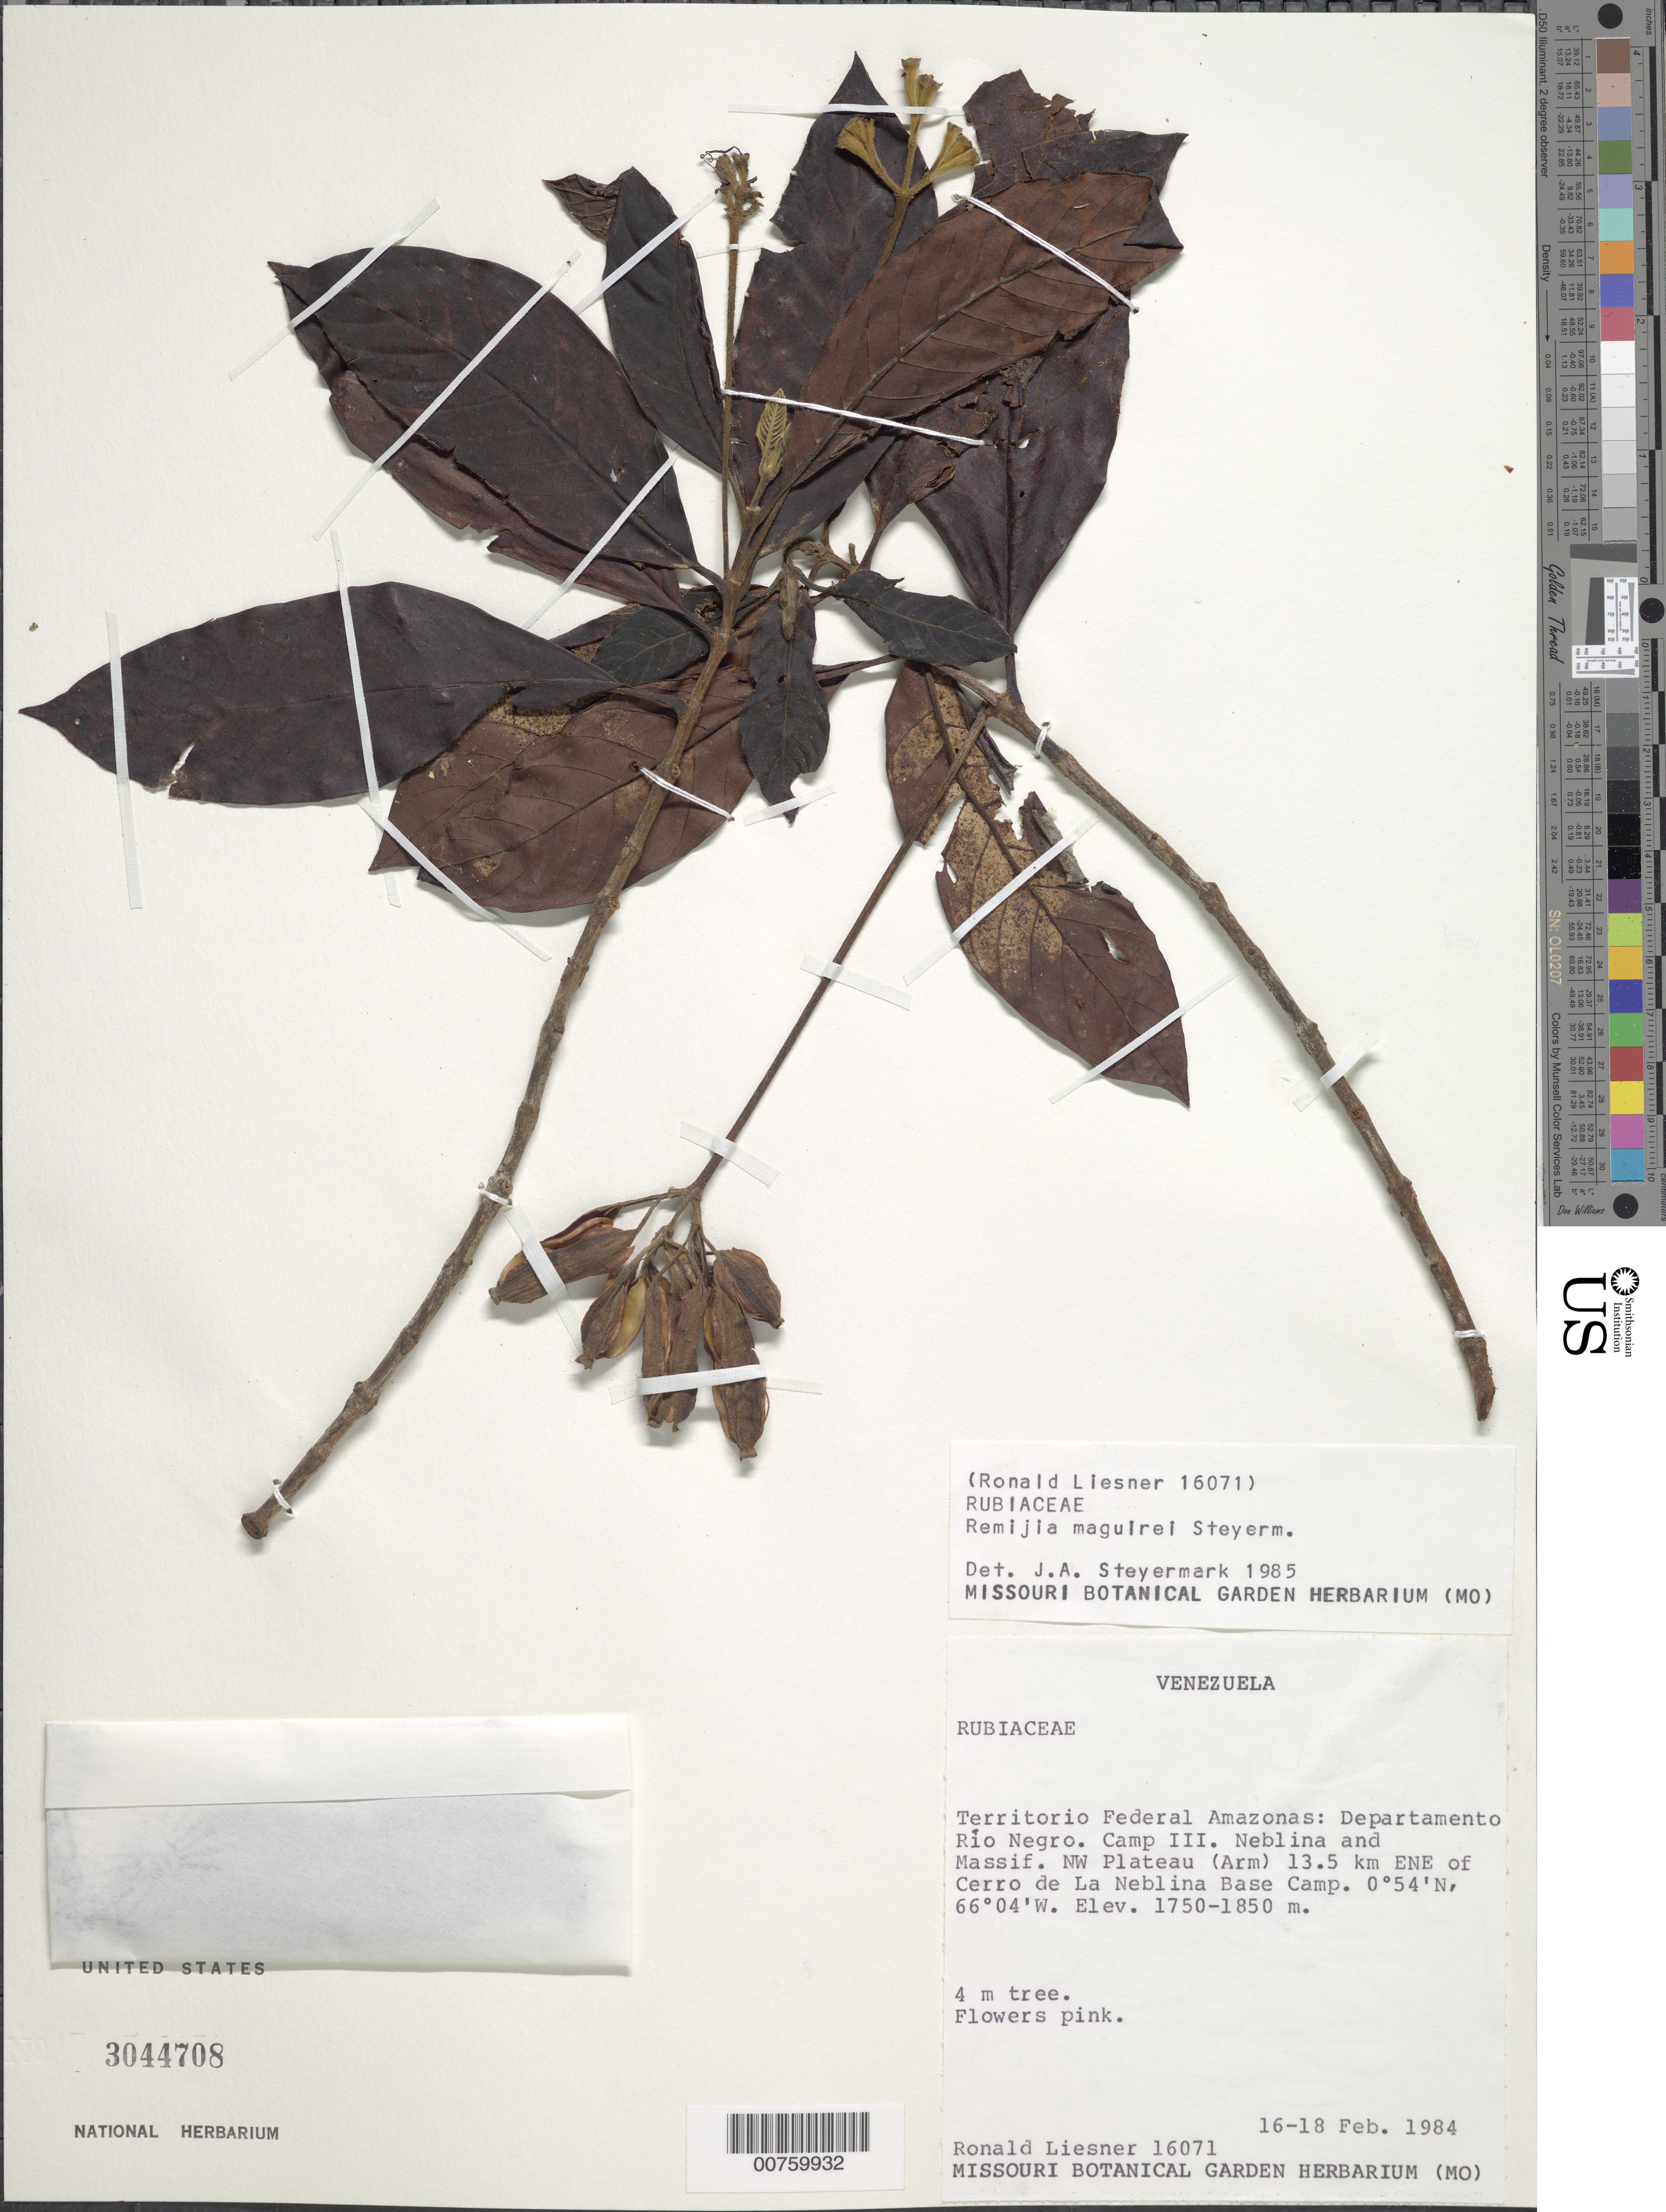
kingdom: Plantae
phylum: Tracheophyta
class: Magnoliopsida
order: Gentianales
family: Rubiaceae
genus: Remijia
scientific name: Remijia maguirei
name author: Steyerm.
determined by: Steyermark, Julian A., (VEN)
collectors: R. L. Liesner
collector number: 16071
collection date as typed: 16-Feb-84 to 18-Feb-84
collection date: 1984-02-16/1984-02-18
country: Venezuela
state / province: Amazonas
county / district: Río Negro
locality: Cerro de La Neblina Base Camp, Camp III, Neblina & Massif, NW Plateau, 13.5 km ENE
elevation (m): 1750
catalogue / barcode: US 3044708